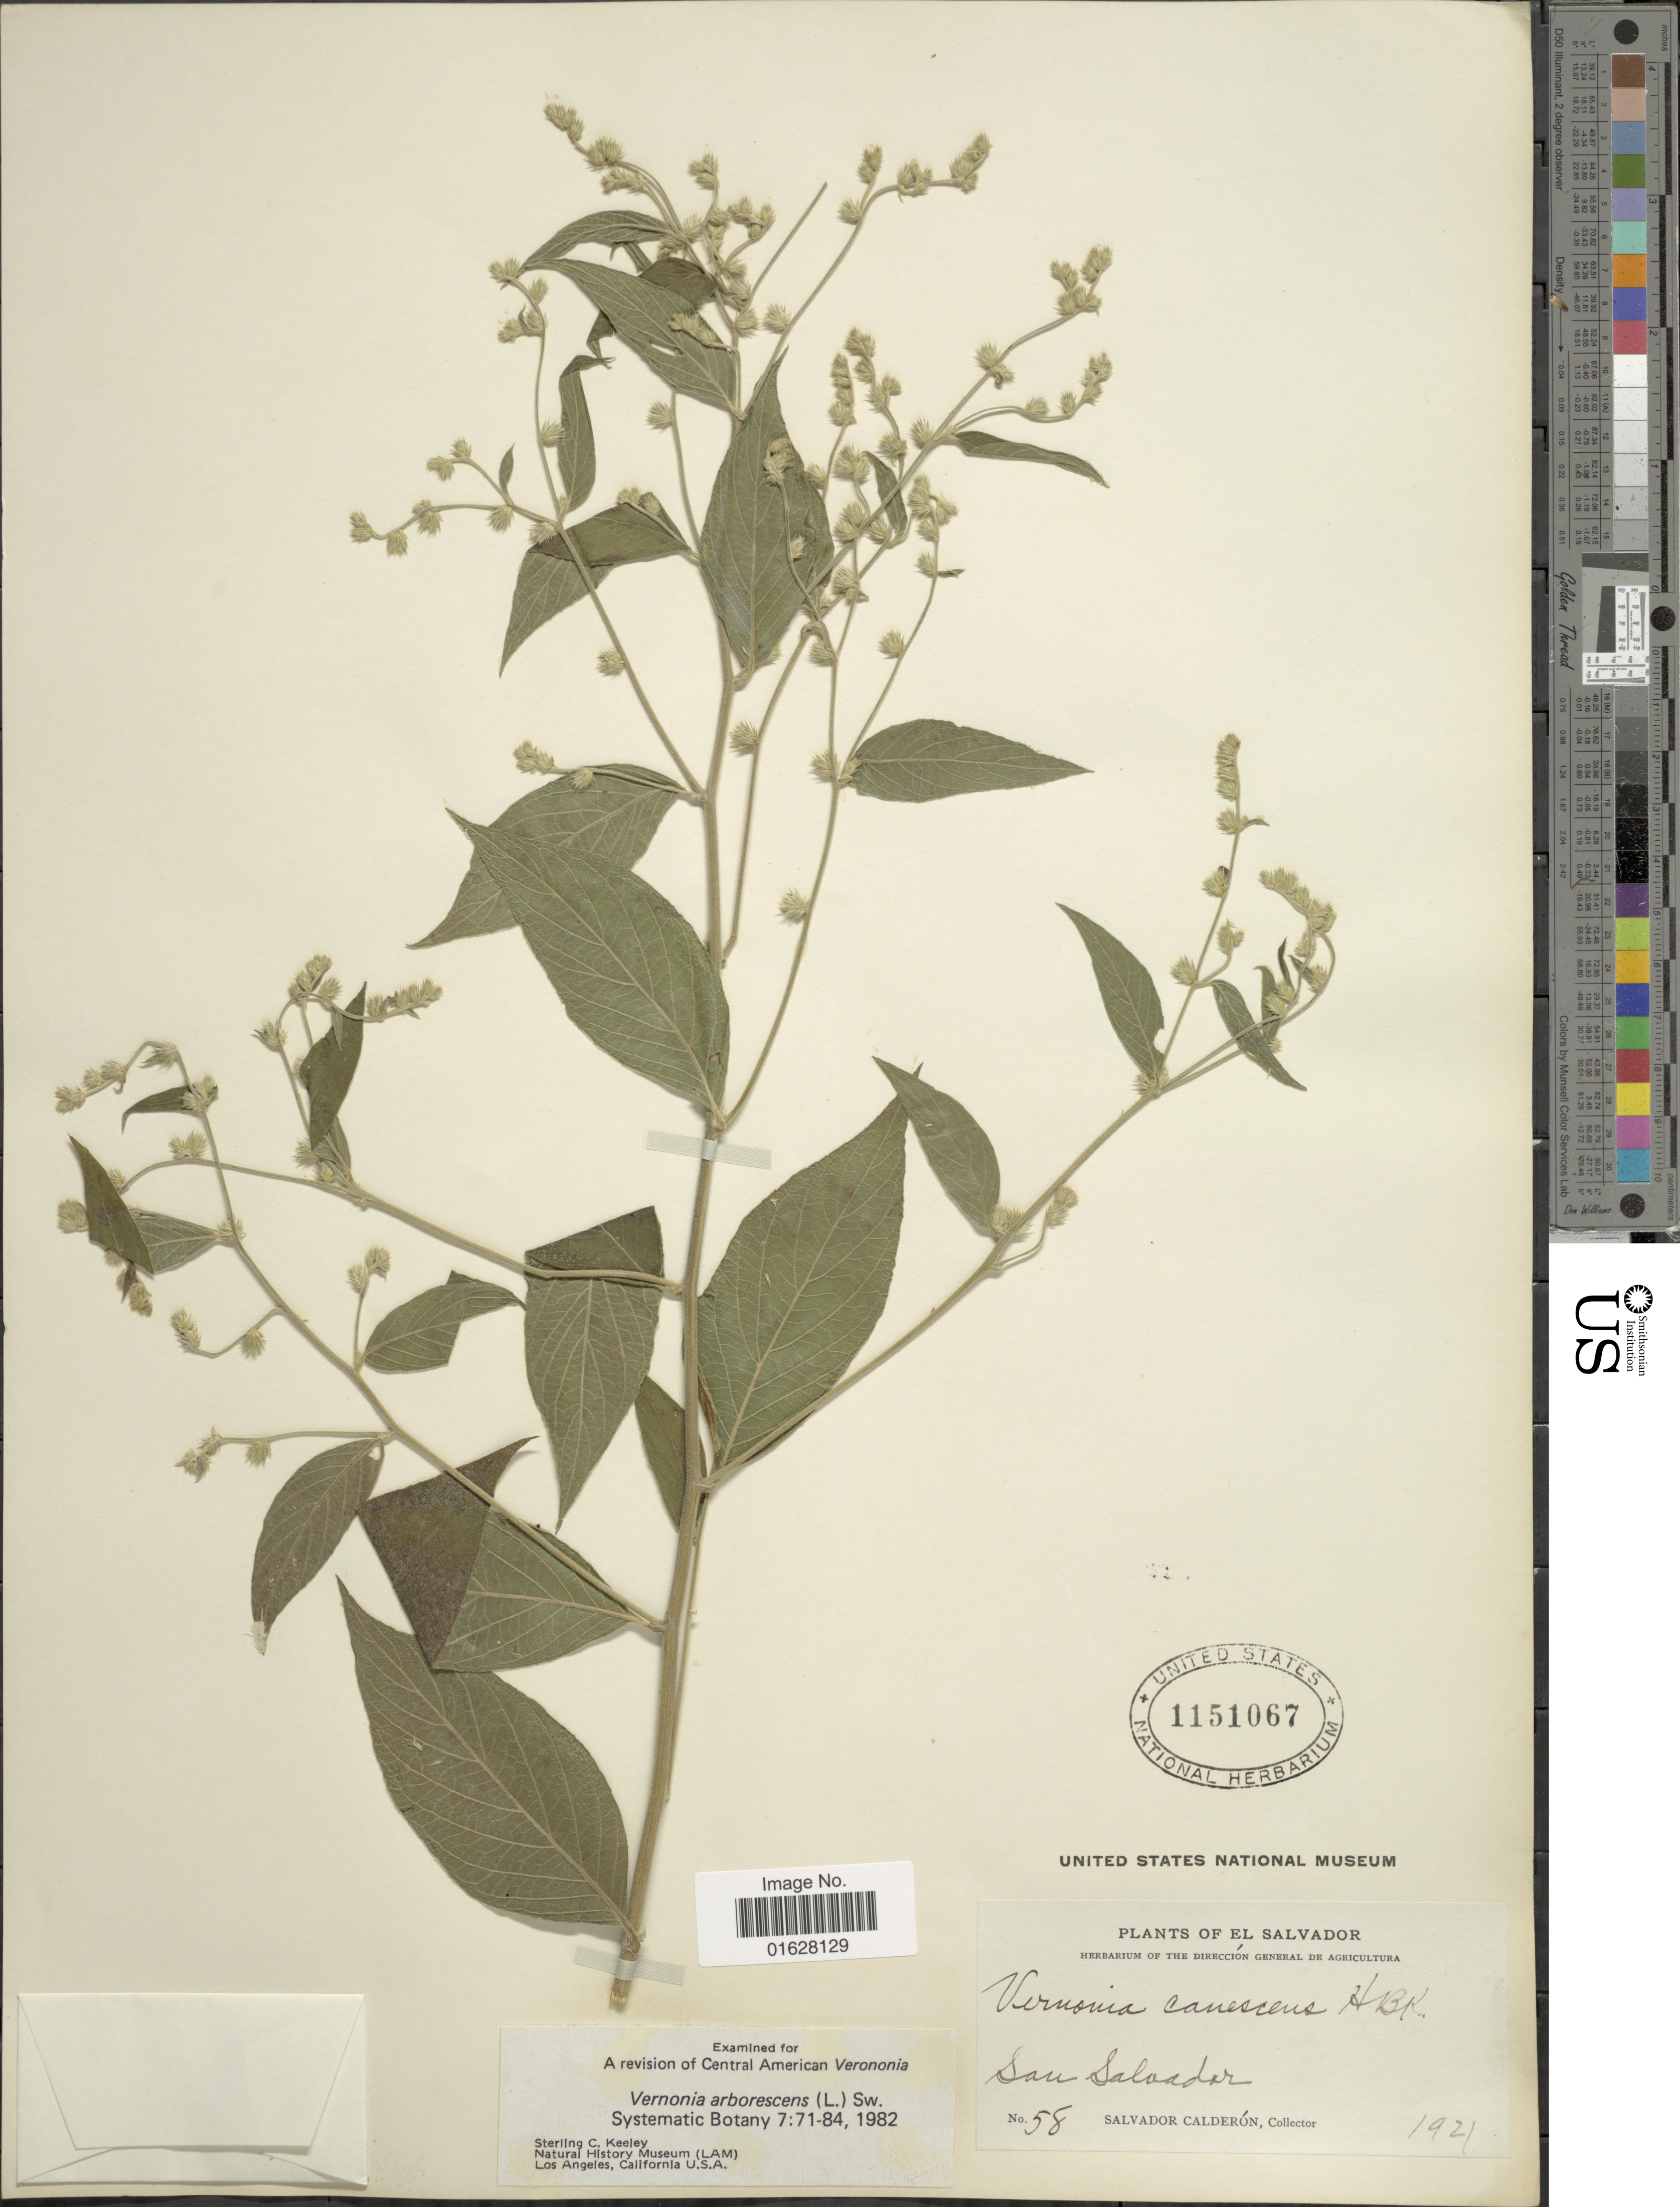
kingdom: Plantae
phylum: Tracheophyta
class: Magnoliopsida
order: Asterales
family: Asteraceae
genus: Lepidaploa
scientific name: Lepidaploa canescens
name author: (Kunth) H. Rob.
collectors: S. Calderón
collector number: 58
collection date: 1921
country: El Salvador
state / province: San Salvador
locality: El Salvador. San Salvador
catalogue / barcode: US 1151067